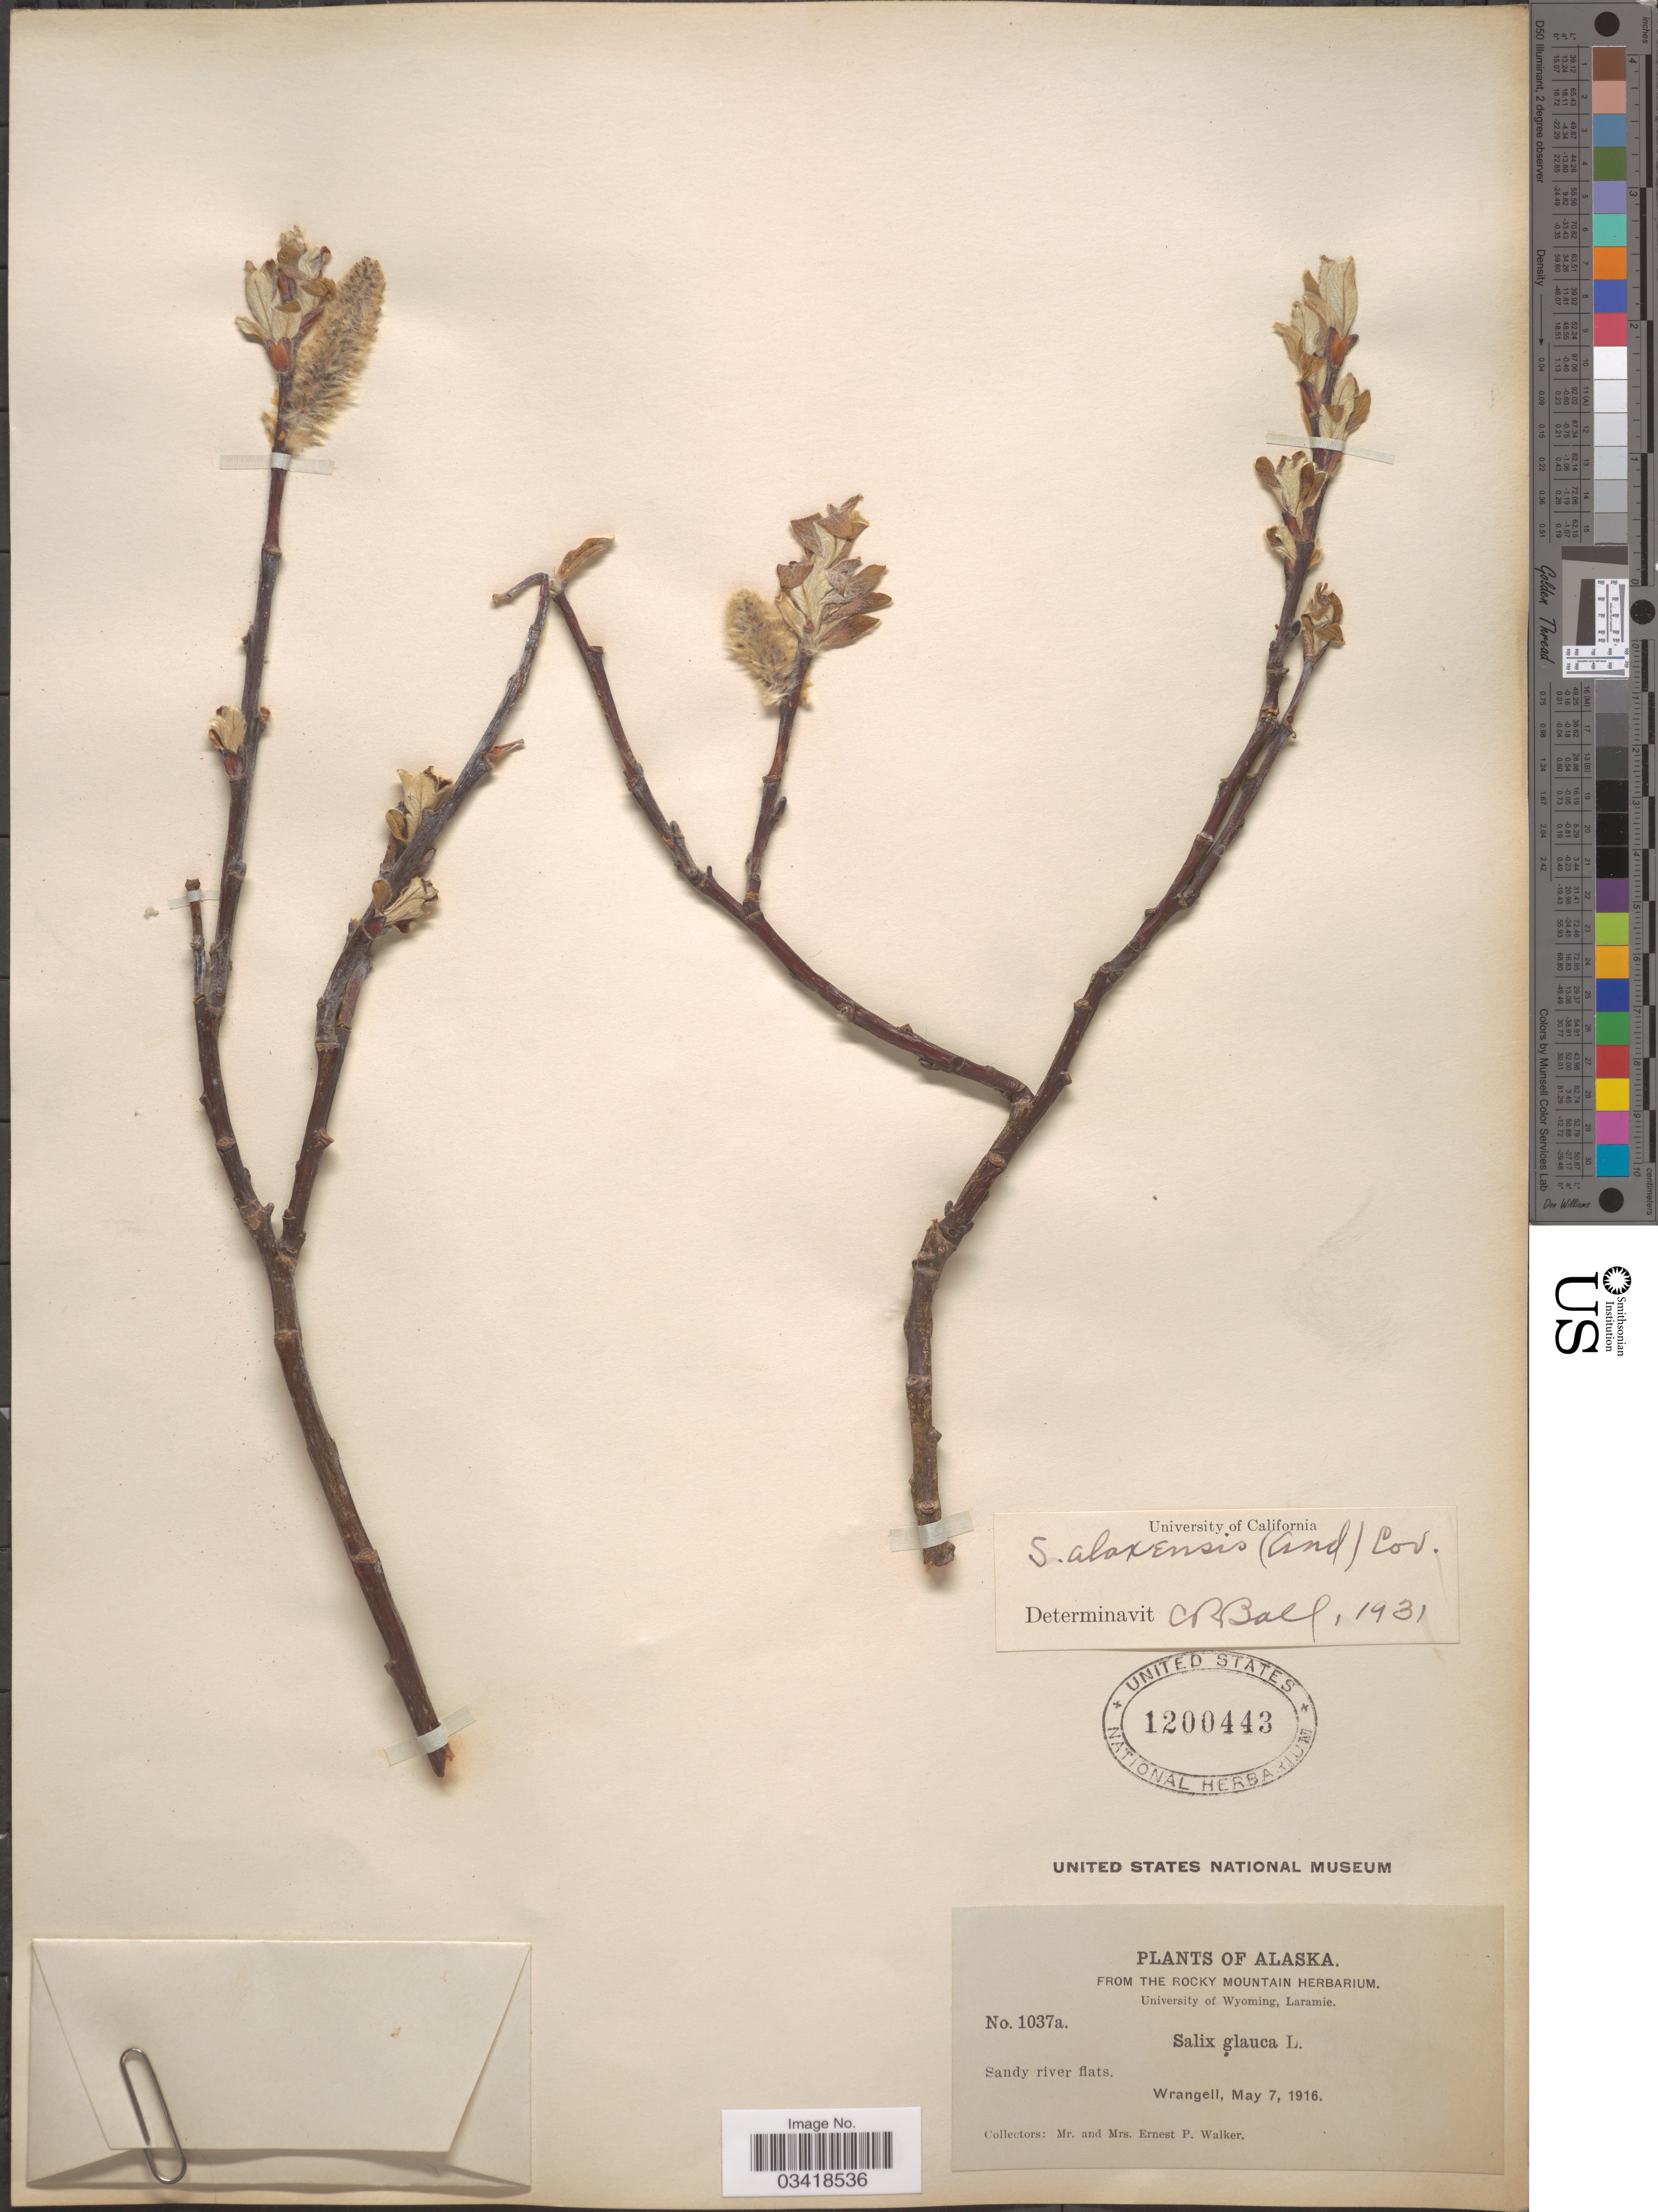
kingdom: Plantae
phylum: Tracheophyta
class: Magnoliopsida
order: Malpighiales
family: Salicaceae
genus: Salix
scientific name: Salix alaxensis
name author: (Andersson) Coville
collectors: E. P. Walker & E. Walker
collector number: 1037a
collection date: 1916-05-07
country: United States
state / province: Alaska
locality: Sandy river flats. Wrangell.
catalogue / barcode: US 1200443